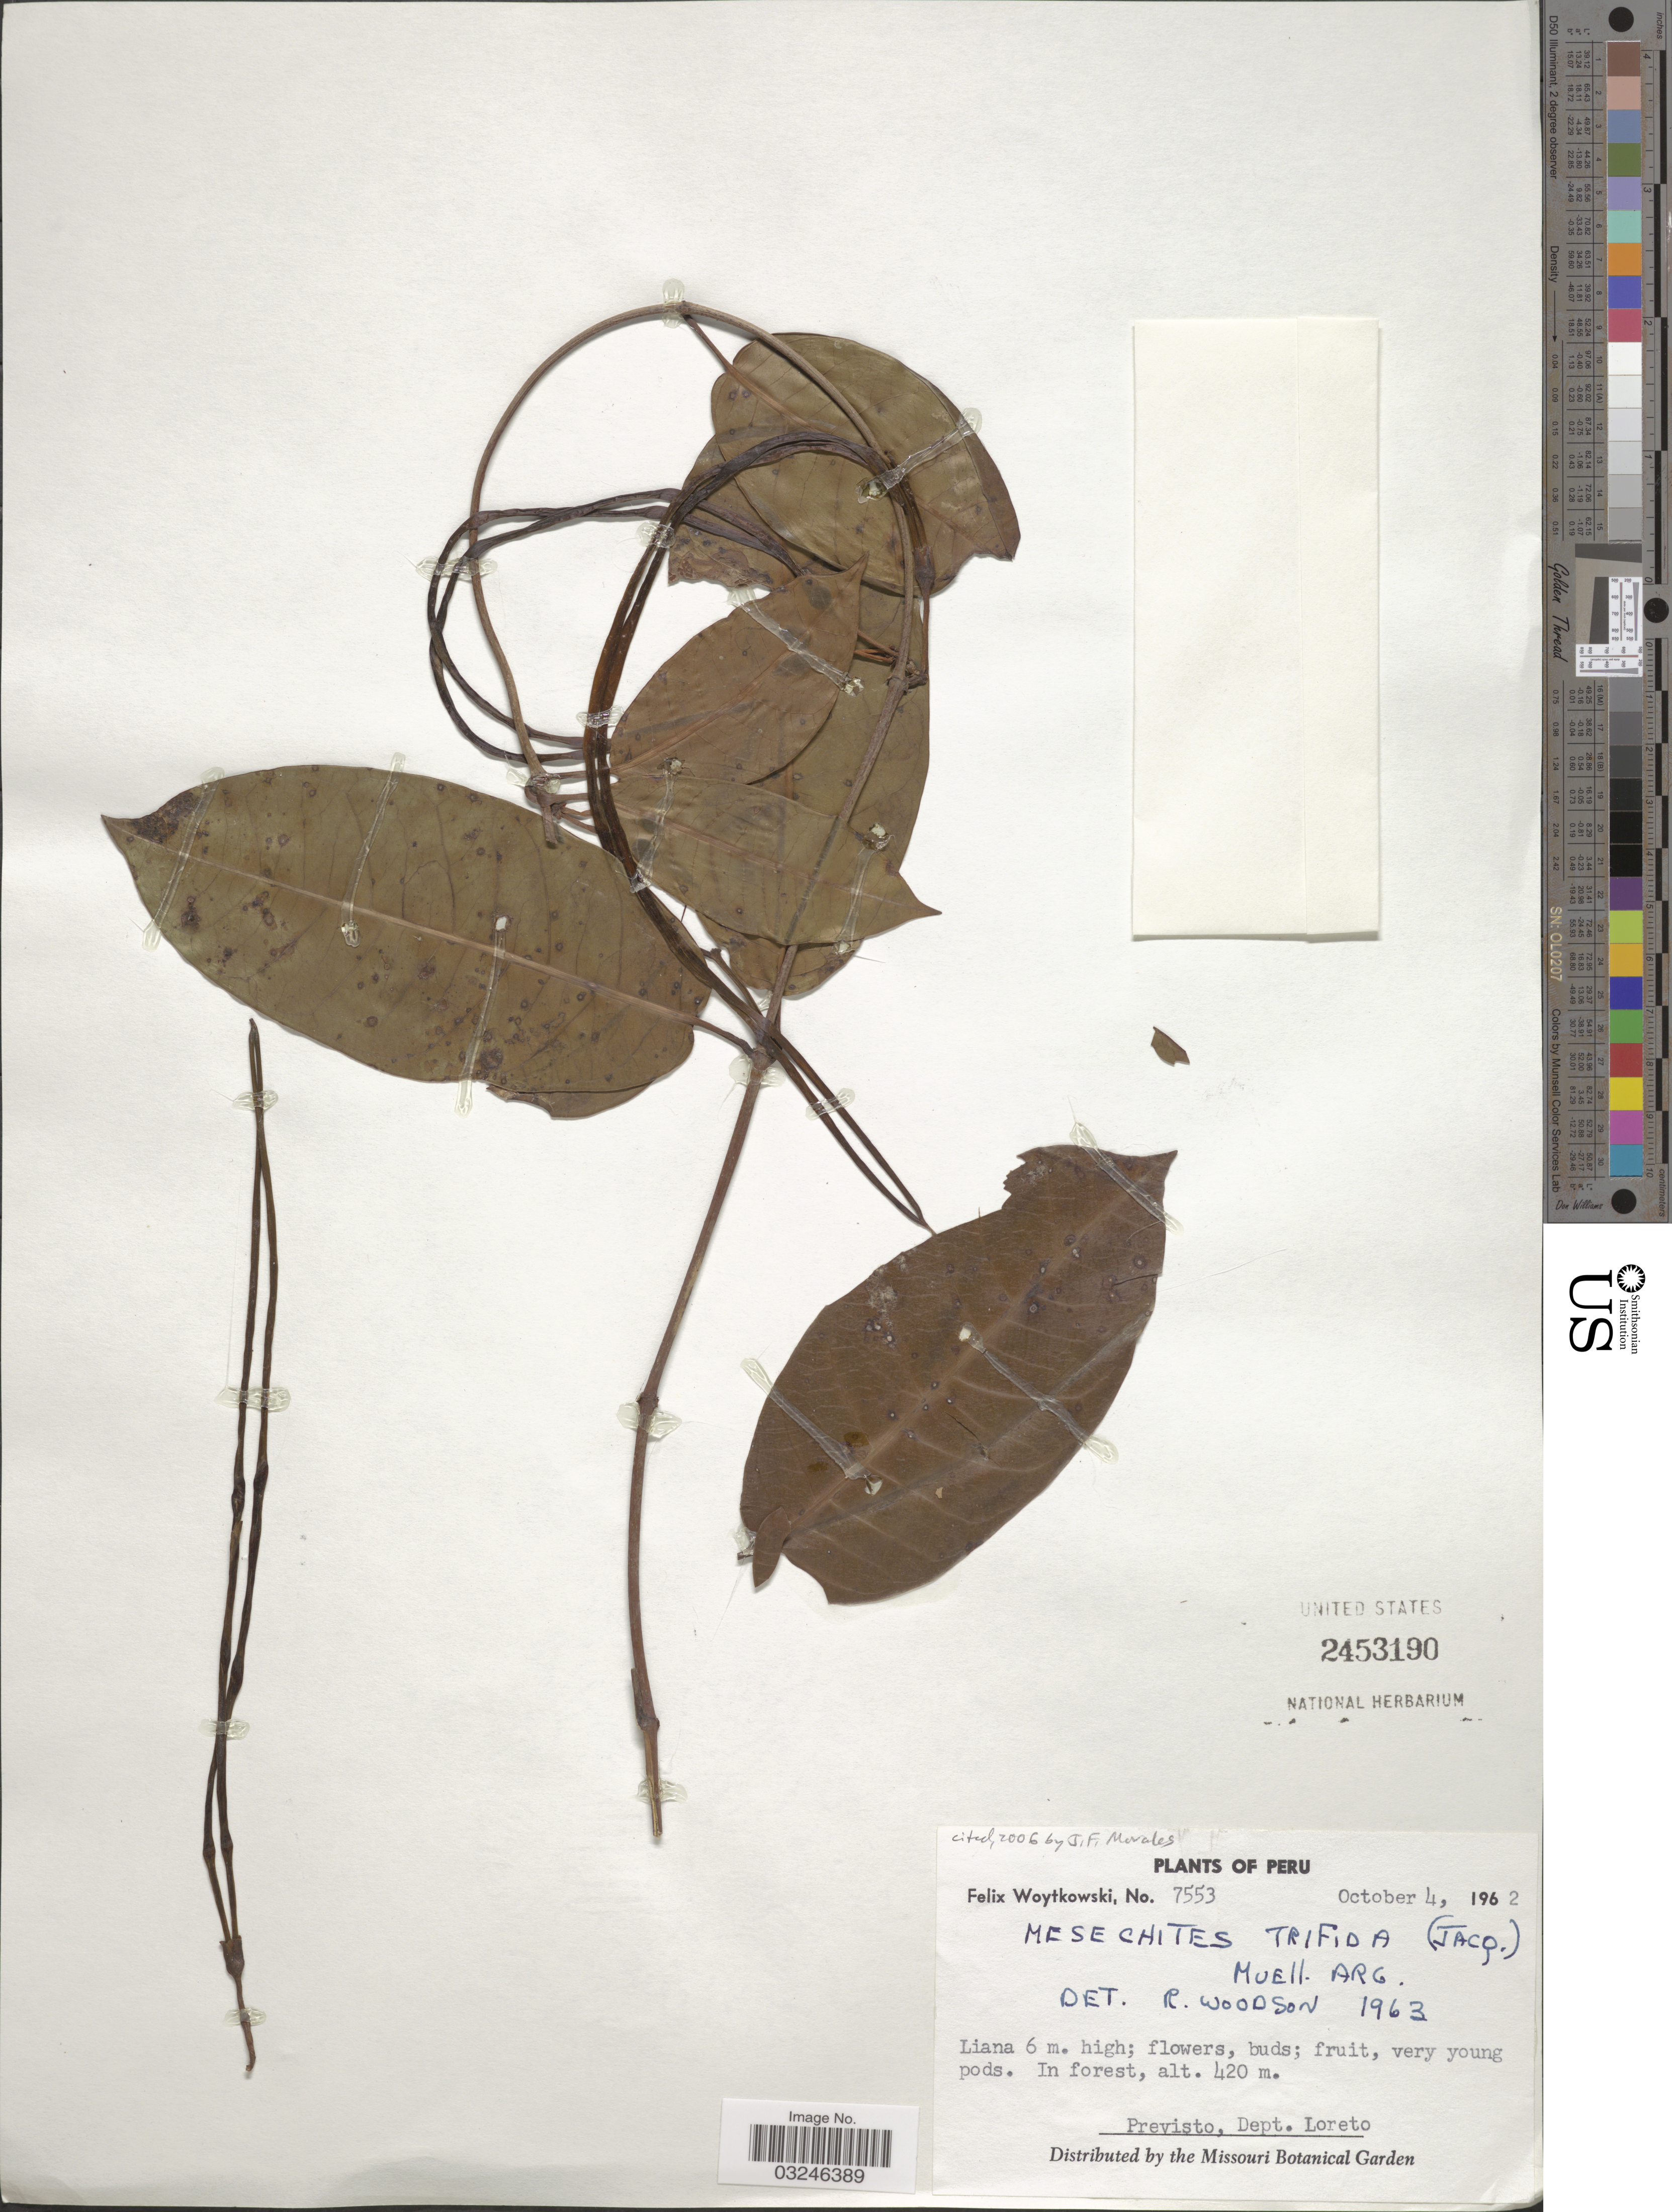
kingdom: Plantae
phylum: Tracheophyta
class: Magnoliopsida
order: Gentianales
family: Apocynaceae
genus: Mesechites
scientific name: Mesechites trifidus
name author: (Jacq.) Müll. Arg.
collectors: F. Woytkowski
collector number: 7553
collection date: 1962-10-04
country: Peru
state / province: Loreto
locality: Previsto, Dept. Loreto.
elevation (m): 420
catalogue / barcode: US 2453190